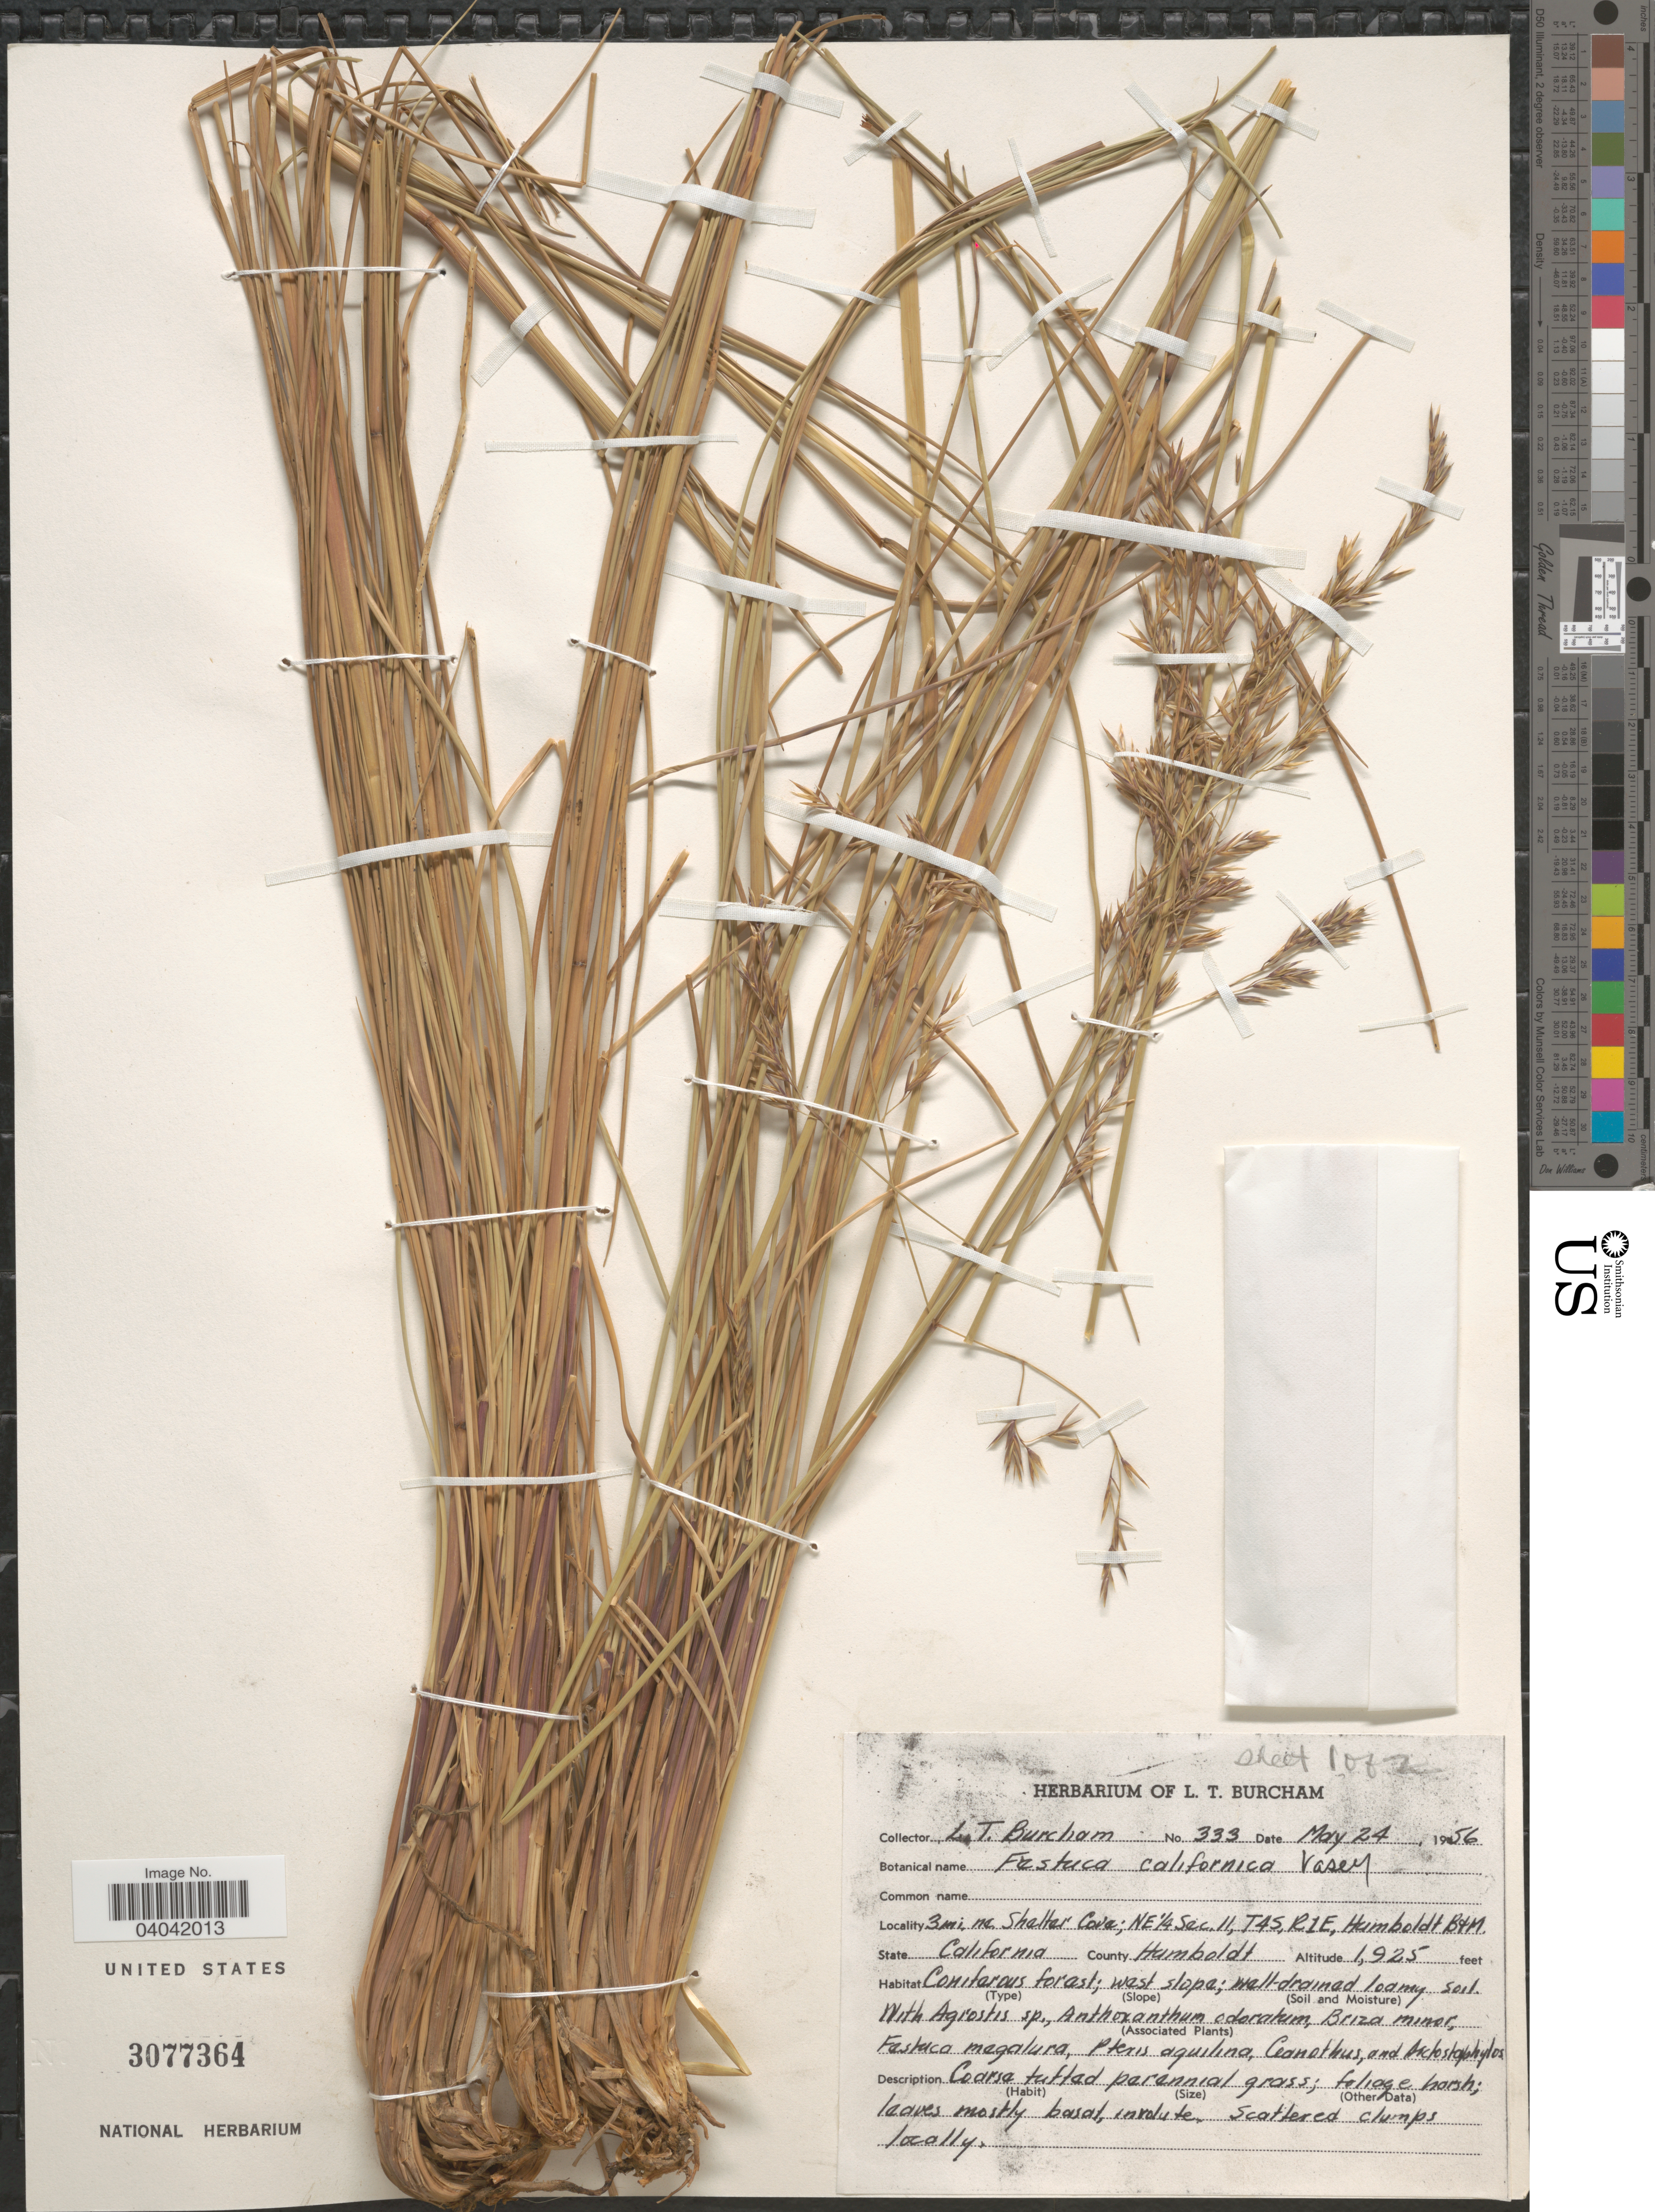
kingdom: Plantae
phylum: Tracheophyta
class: Liliopsida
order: Poales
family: Poaceae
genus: Festuca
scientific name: Festuca californica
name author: Vasey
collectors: L. Burcham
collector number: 333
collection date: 1956-05-24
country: United States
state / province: California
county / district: Humboldt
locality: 3 mi. ne. Shelter Cove; NE ¼ Sec. 11, T4S, R1E, Humboldt B+M. County Humboldt.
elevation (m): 587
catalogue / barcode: US 3077364